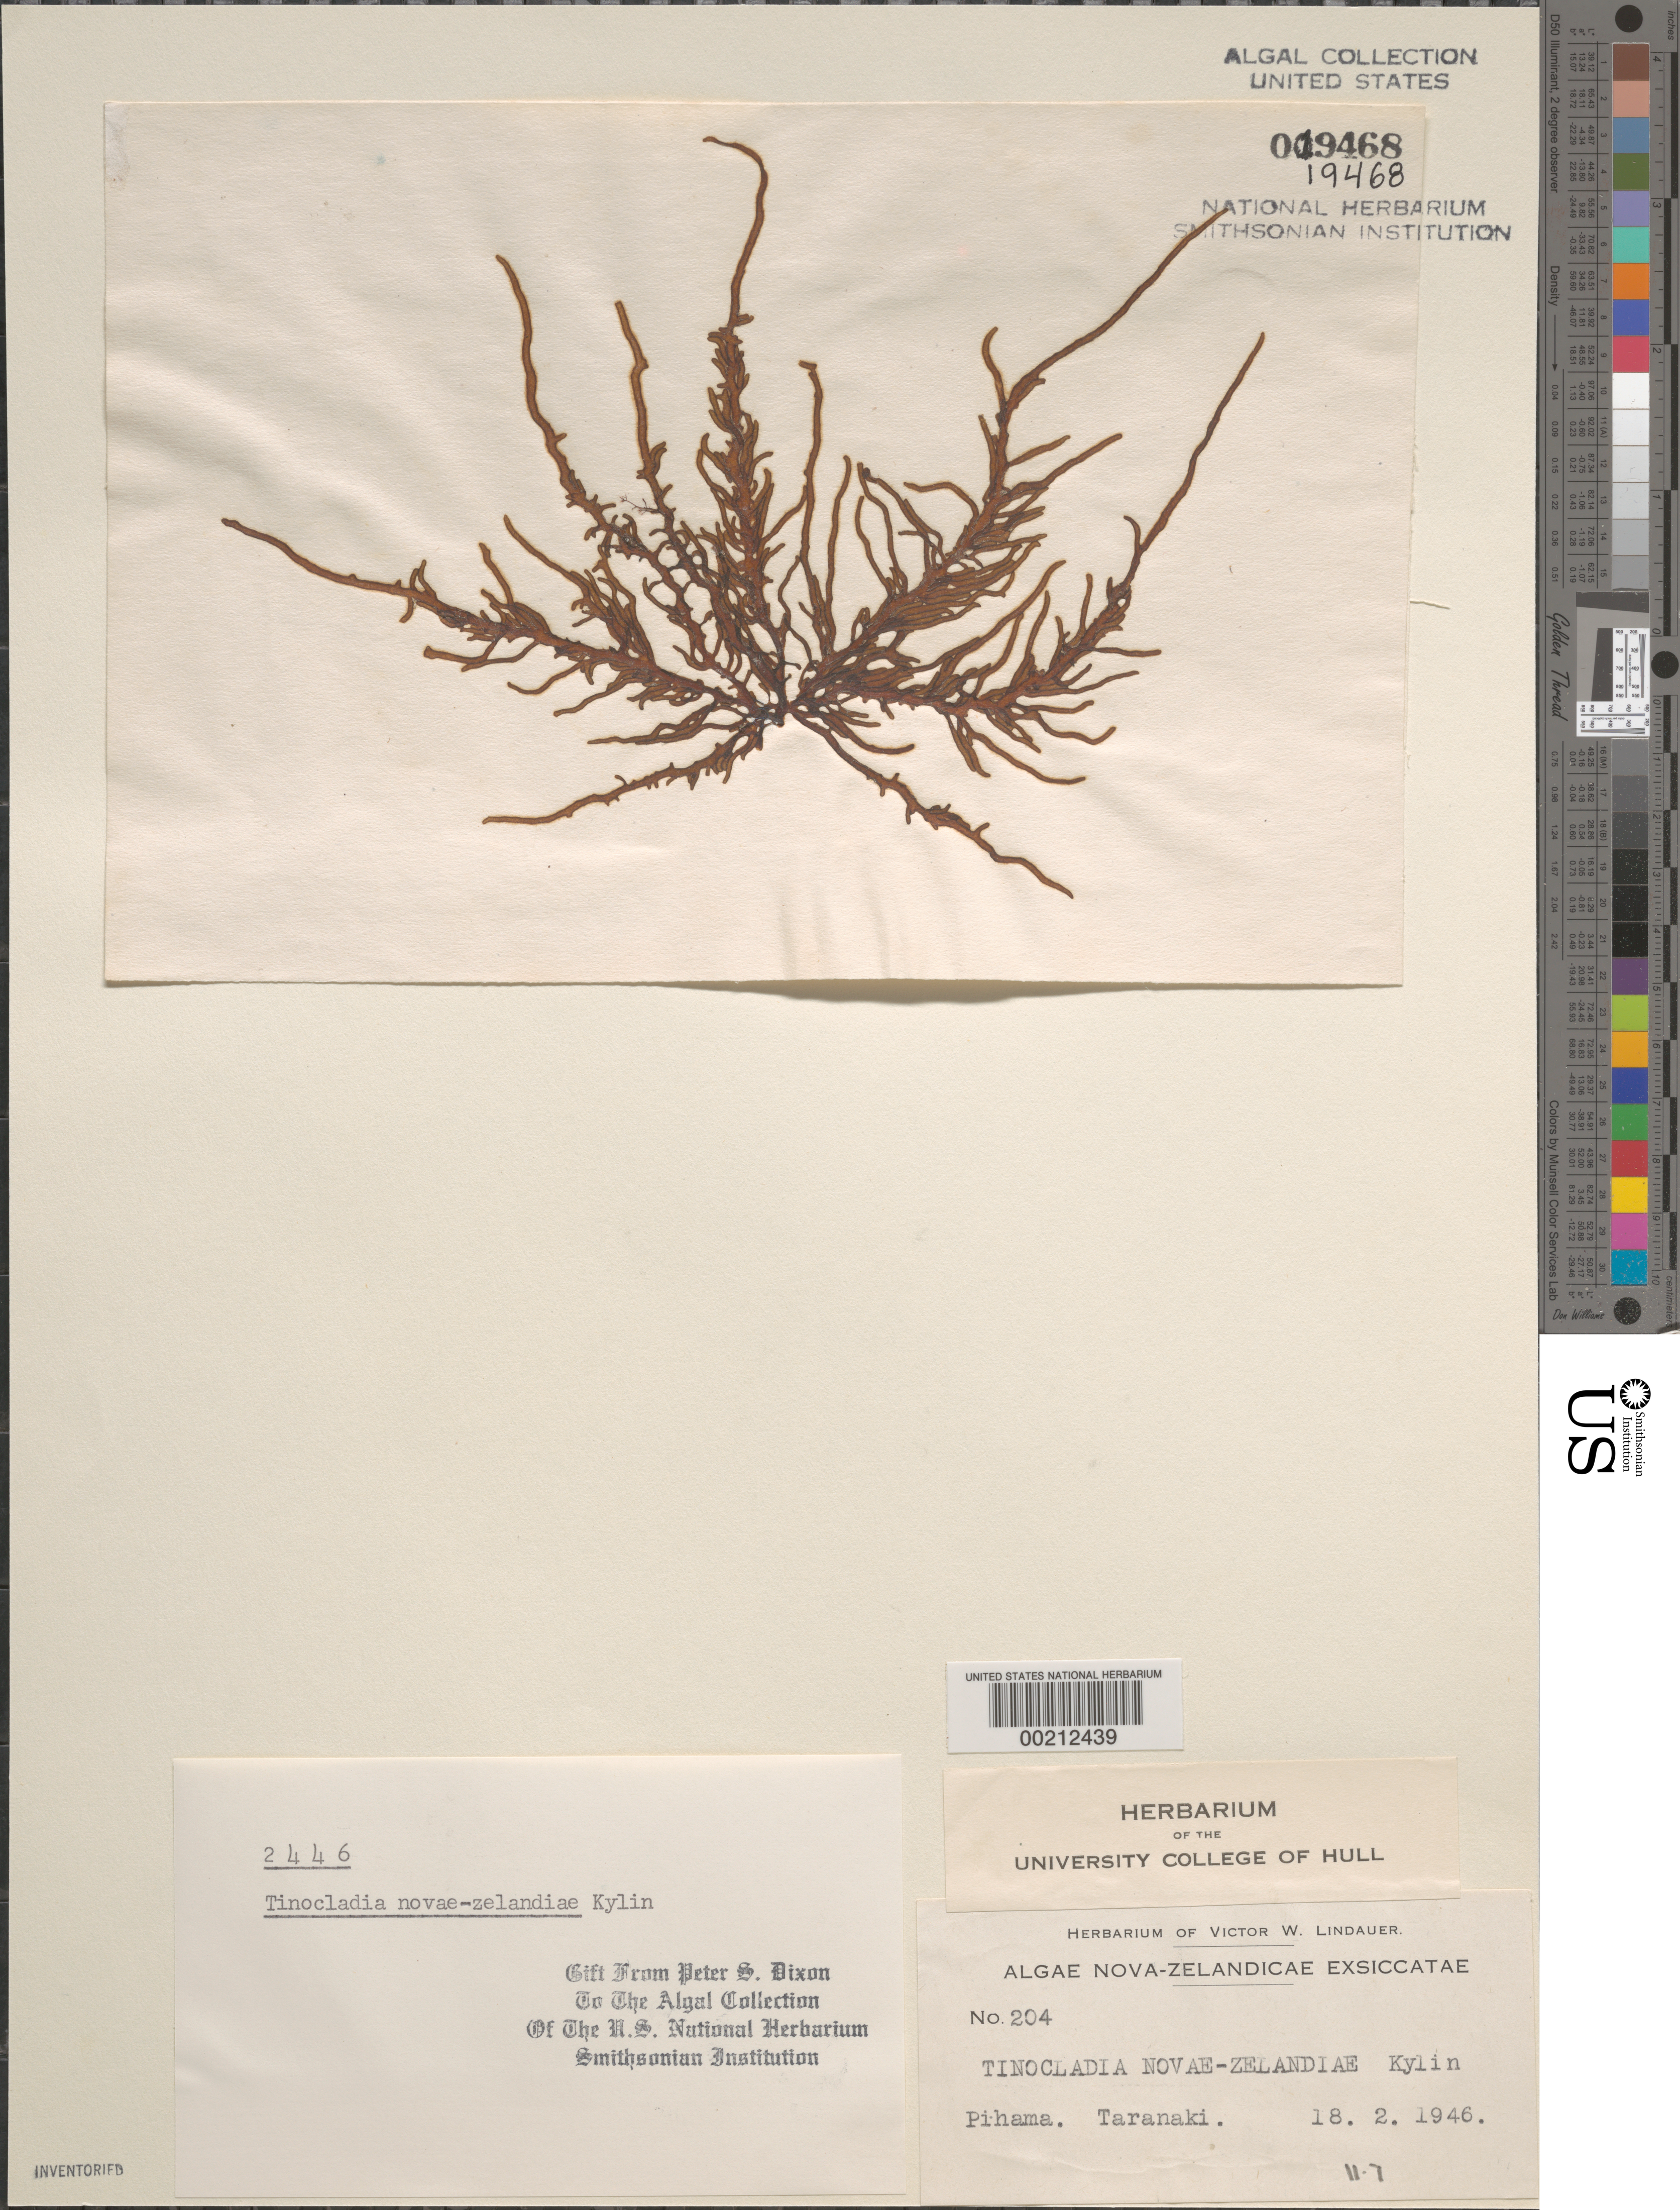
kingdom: Chromista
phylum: Ochrophyta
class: Phaeophyceae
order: Ectocarpales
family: Chordariaceae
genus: Tinocladia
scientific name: Tinocladia novae-zelandiae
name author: Kylin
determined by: Dixon, P. S.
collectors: V. Lindauer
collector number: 204 & PSD 2446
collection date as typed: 18 Feb 1946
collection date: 1946-02-18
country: New Zealand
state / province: Taranaki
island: North Island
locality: Pihama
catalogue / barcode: US 19468